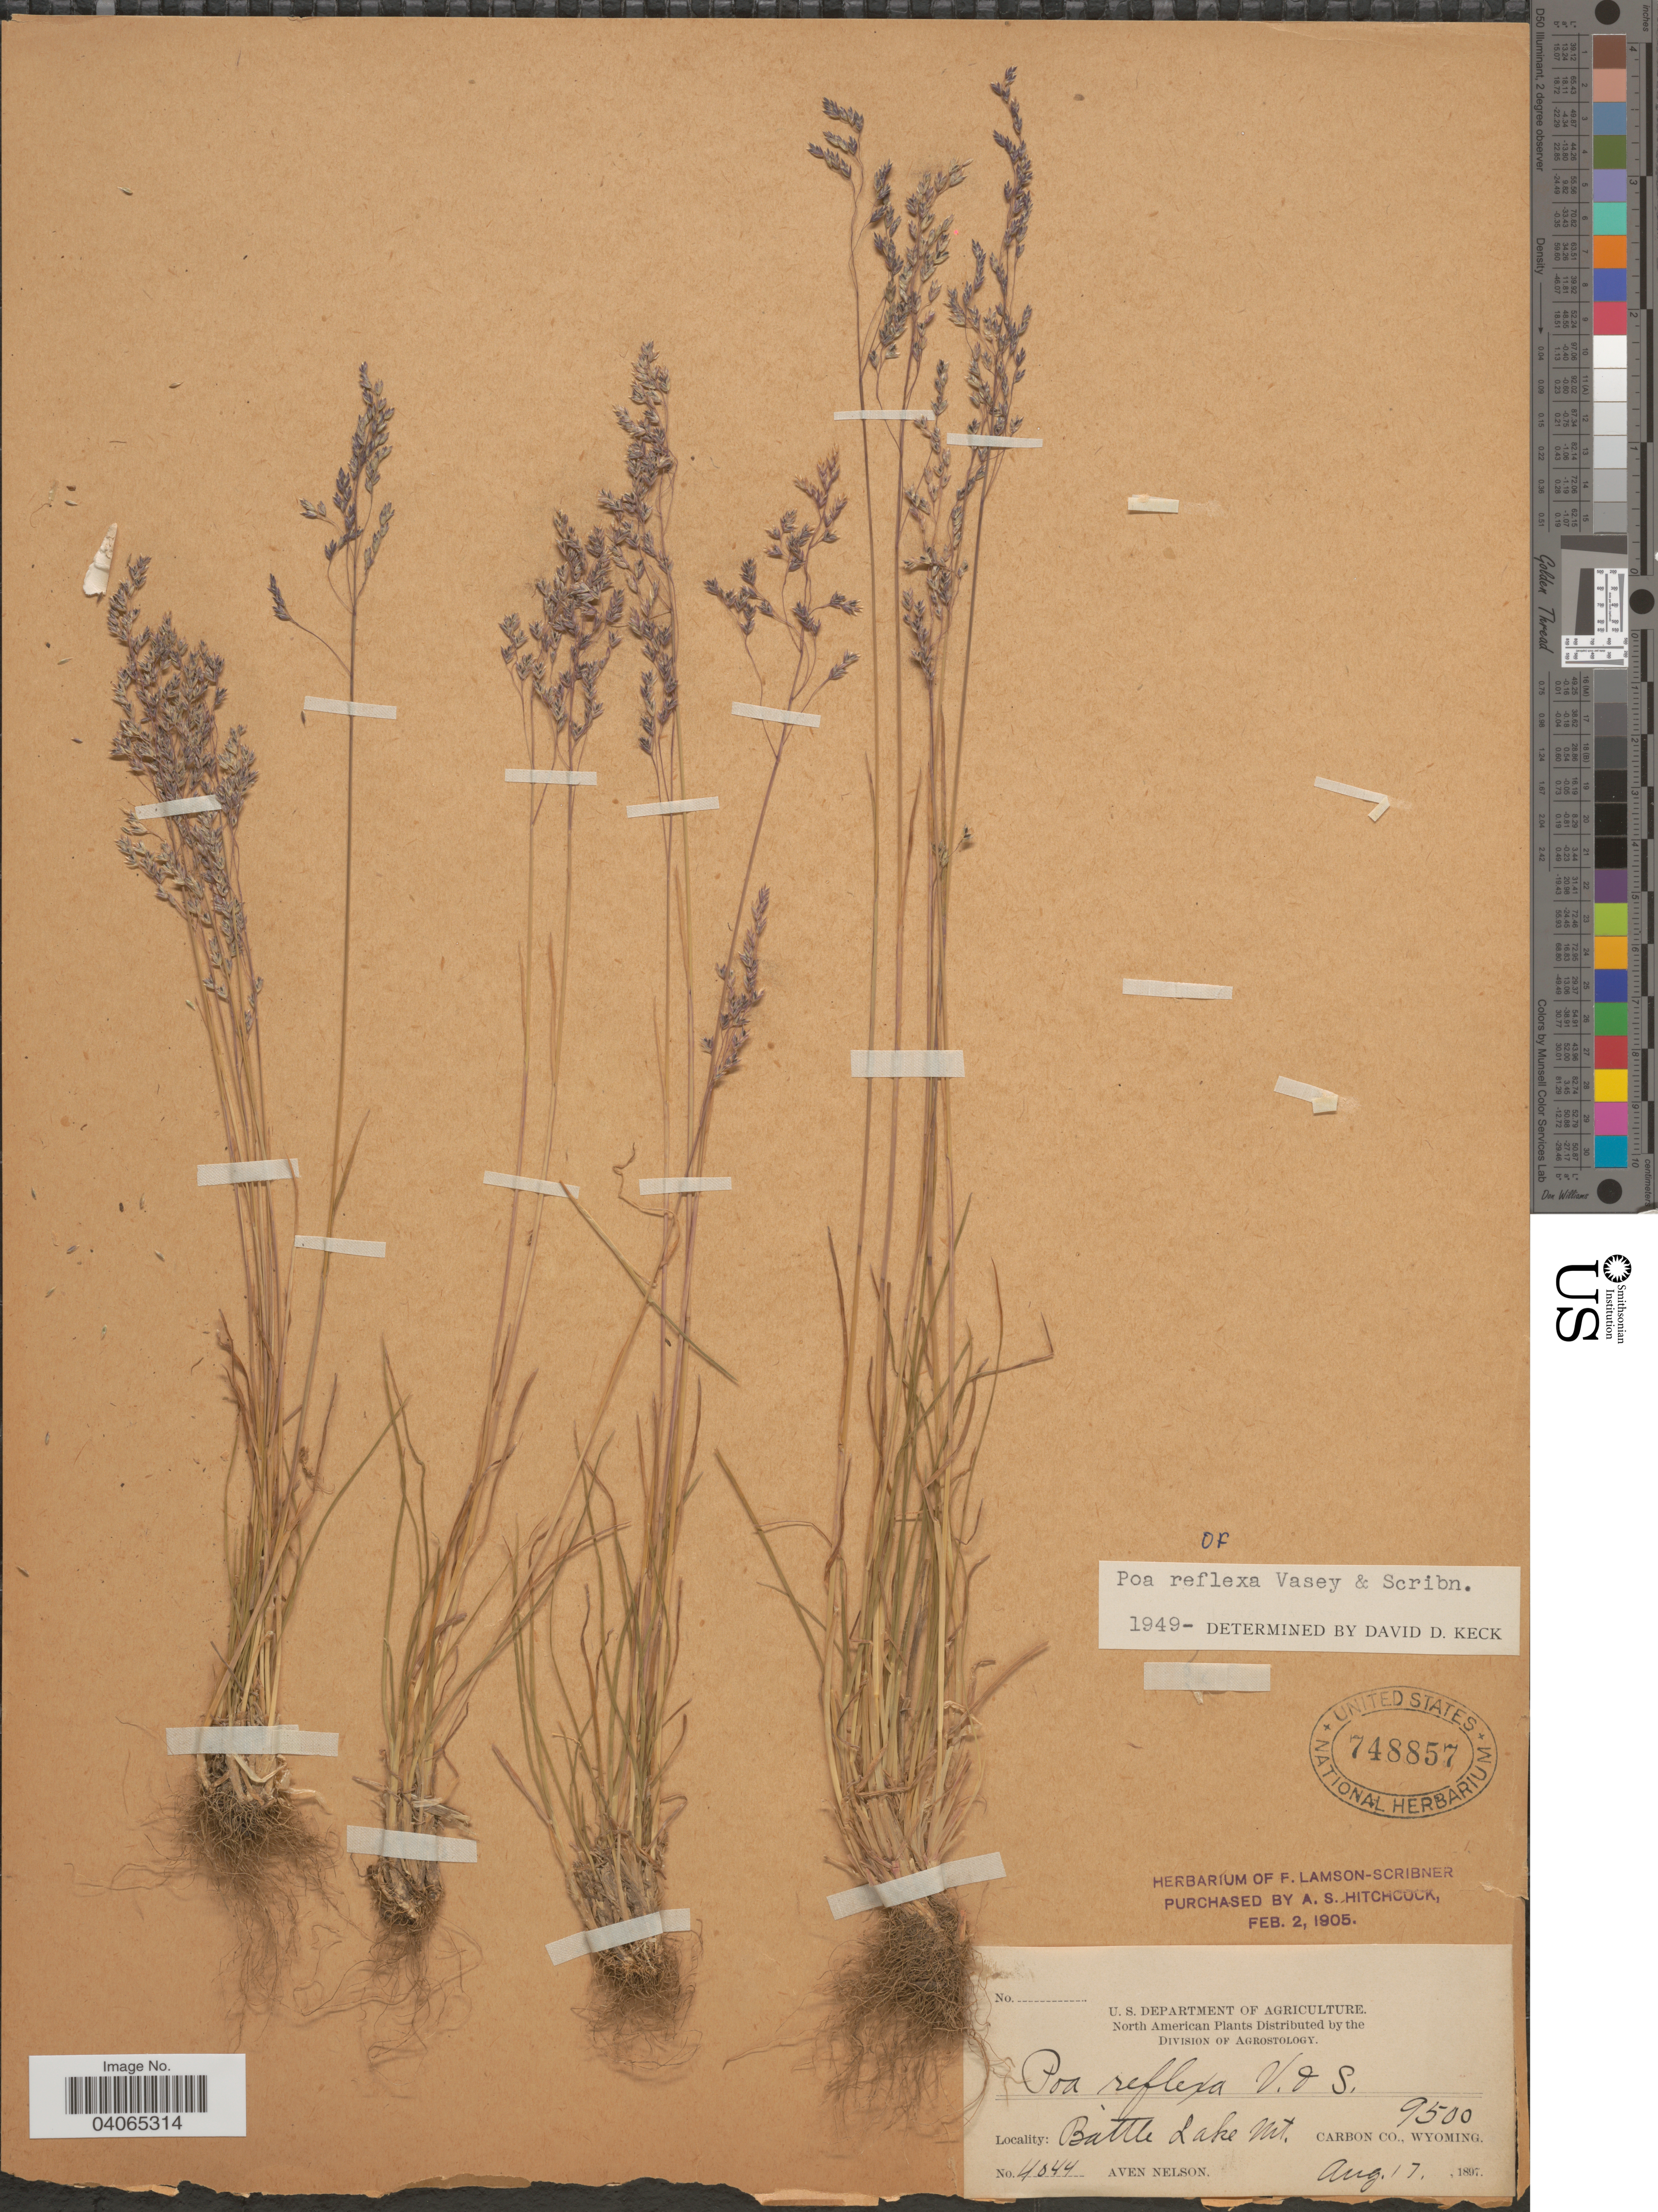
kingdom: Plantae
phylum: Tracheophyta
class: Liliopsida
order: Poales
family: Poaceae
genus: Poa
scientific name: Poa reflexa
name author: Vasey & Scribn.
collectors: A. Nelson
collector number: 4044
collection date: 1897-08-17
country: United States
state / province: Wyoming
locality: Battle Lake Mt. Carbon Co.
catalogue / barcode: US 748857